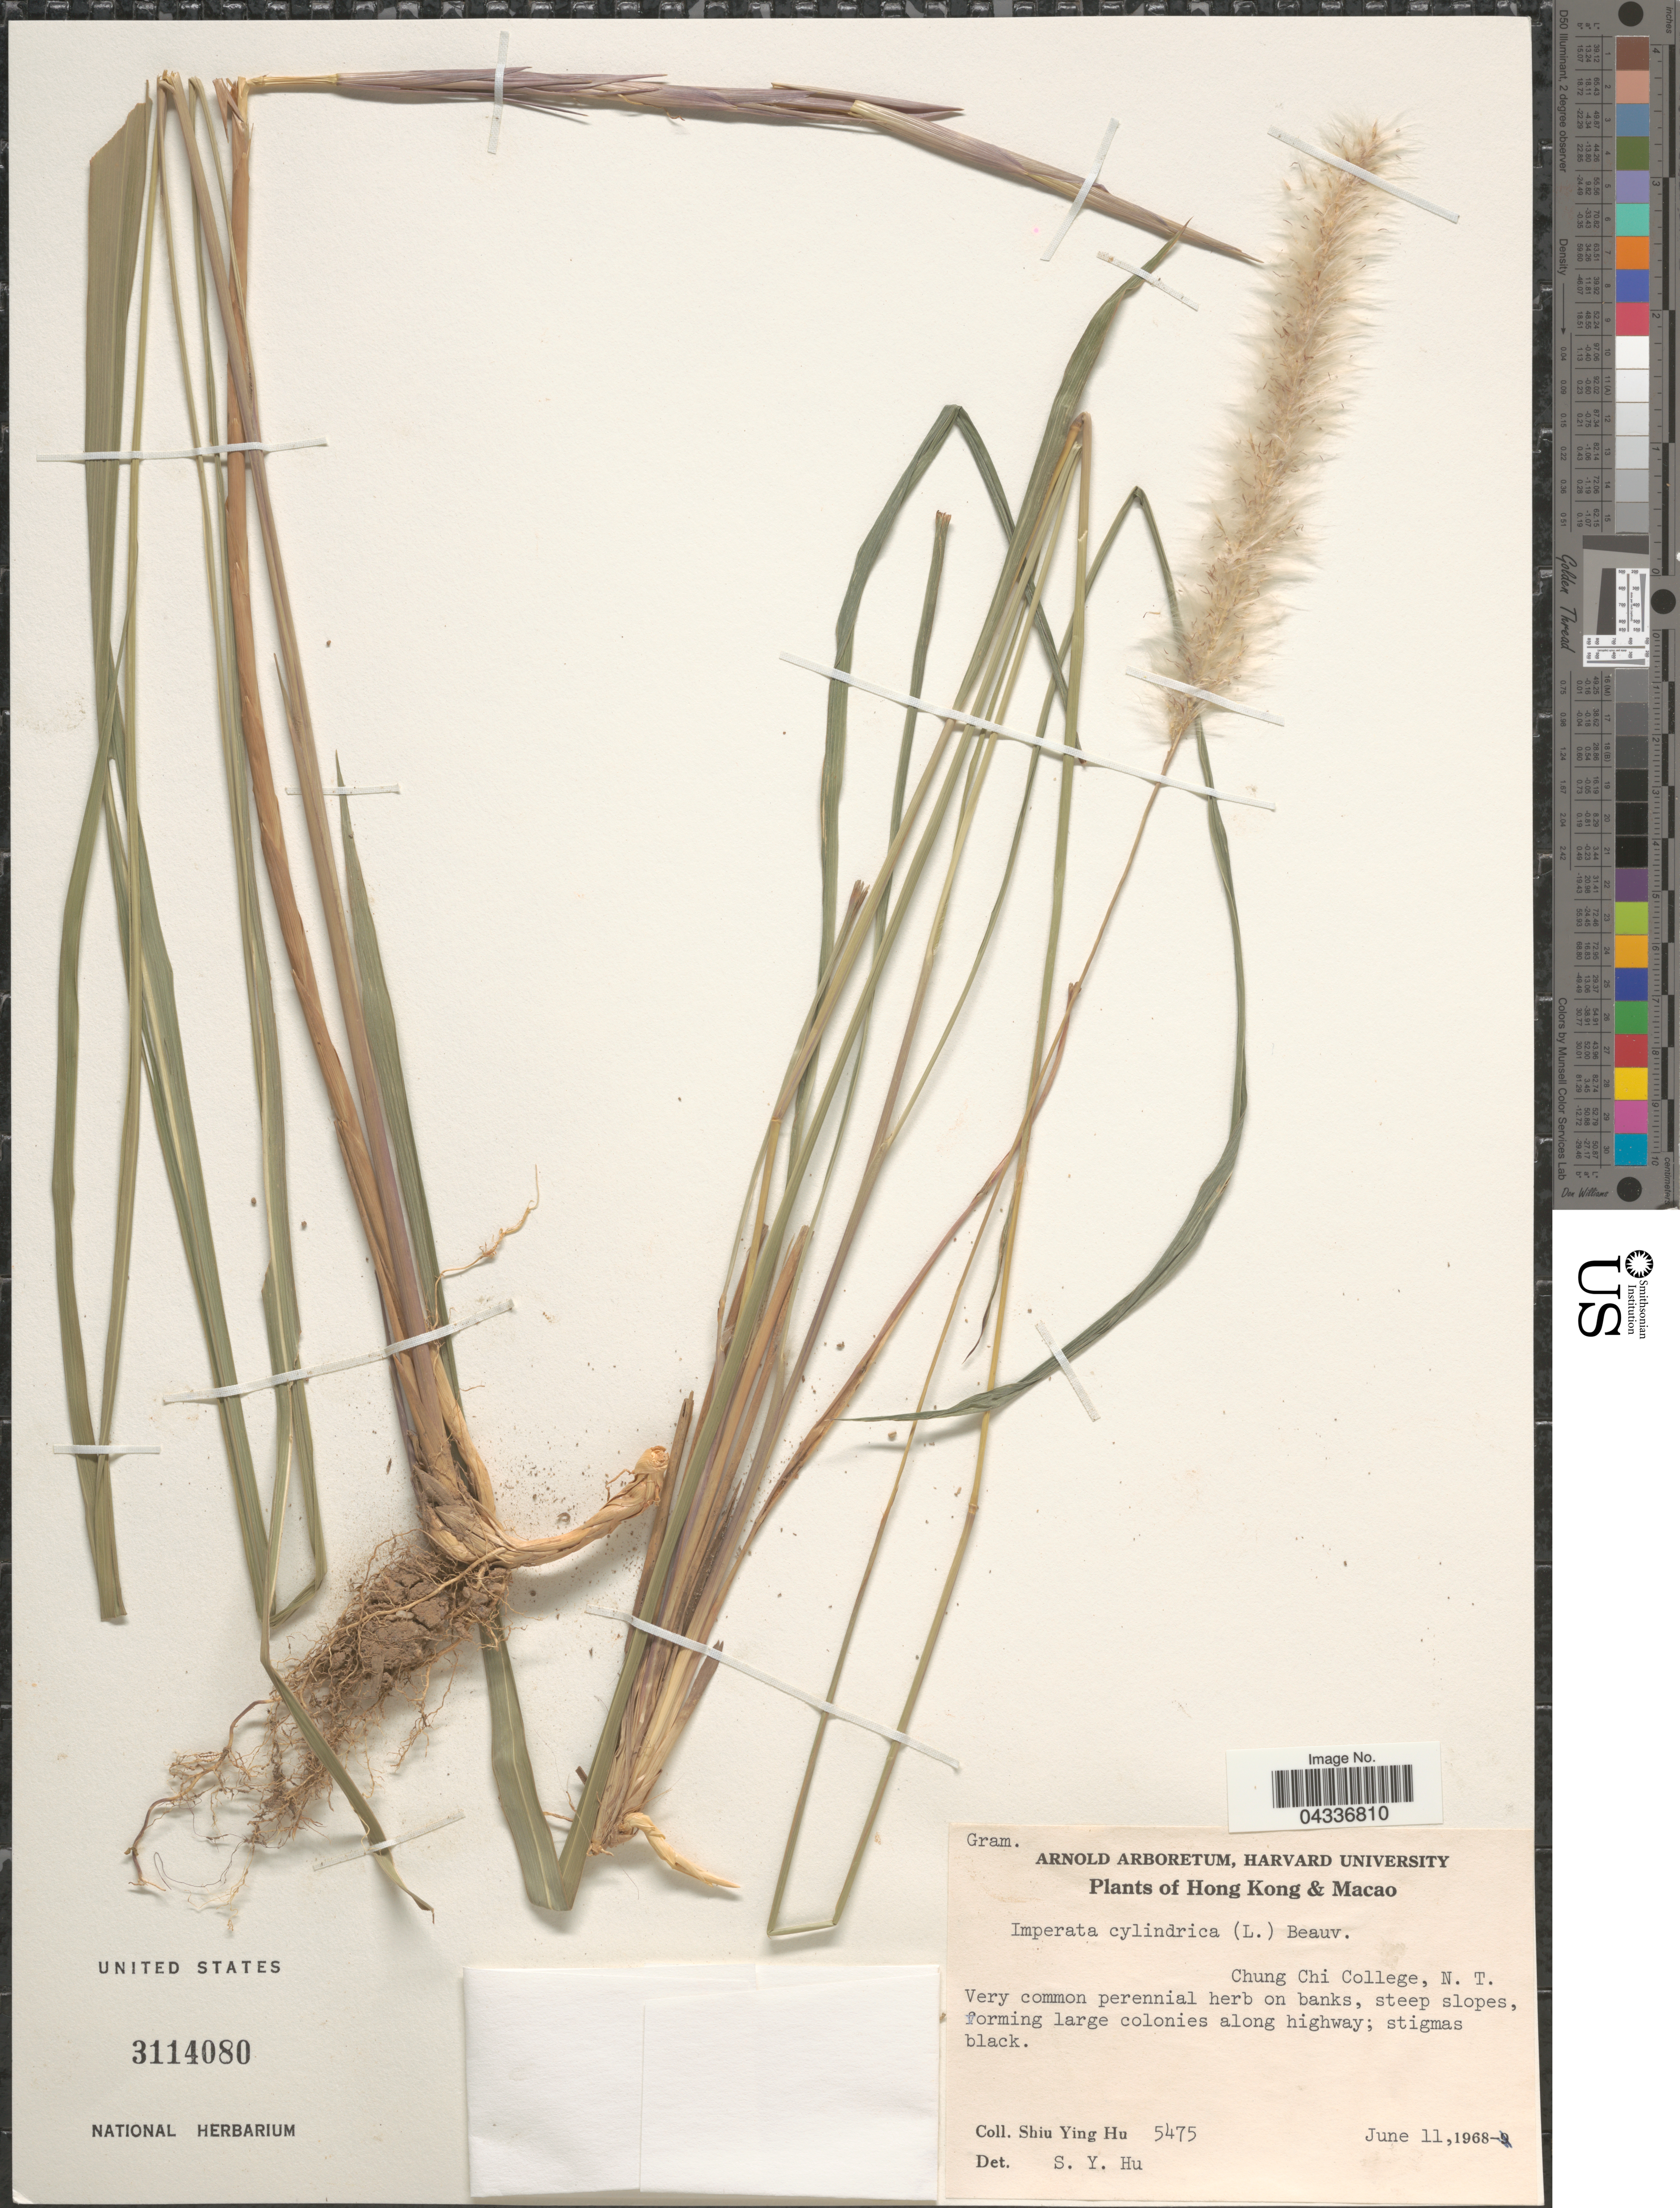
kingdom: Plantae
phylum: Tracheophyta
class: Liliopsida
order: Poales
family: Poaceae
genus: Imperata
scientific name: Imperata cylindrica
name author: (L.) P. Beauv.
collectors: S. Y. Hu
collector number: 5475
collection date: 1968-06-11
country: China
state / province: Hong Kong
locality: Hong Kong & Macao. Chung Chi College, N. T.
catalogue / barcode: US 3114080